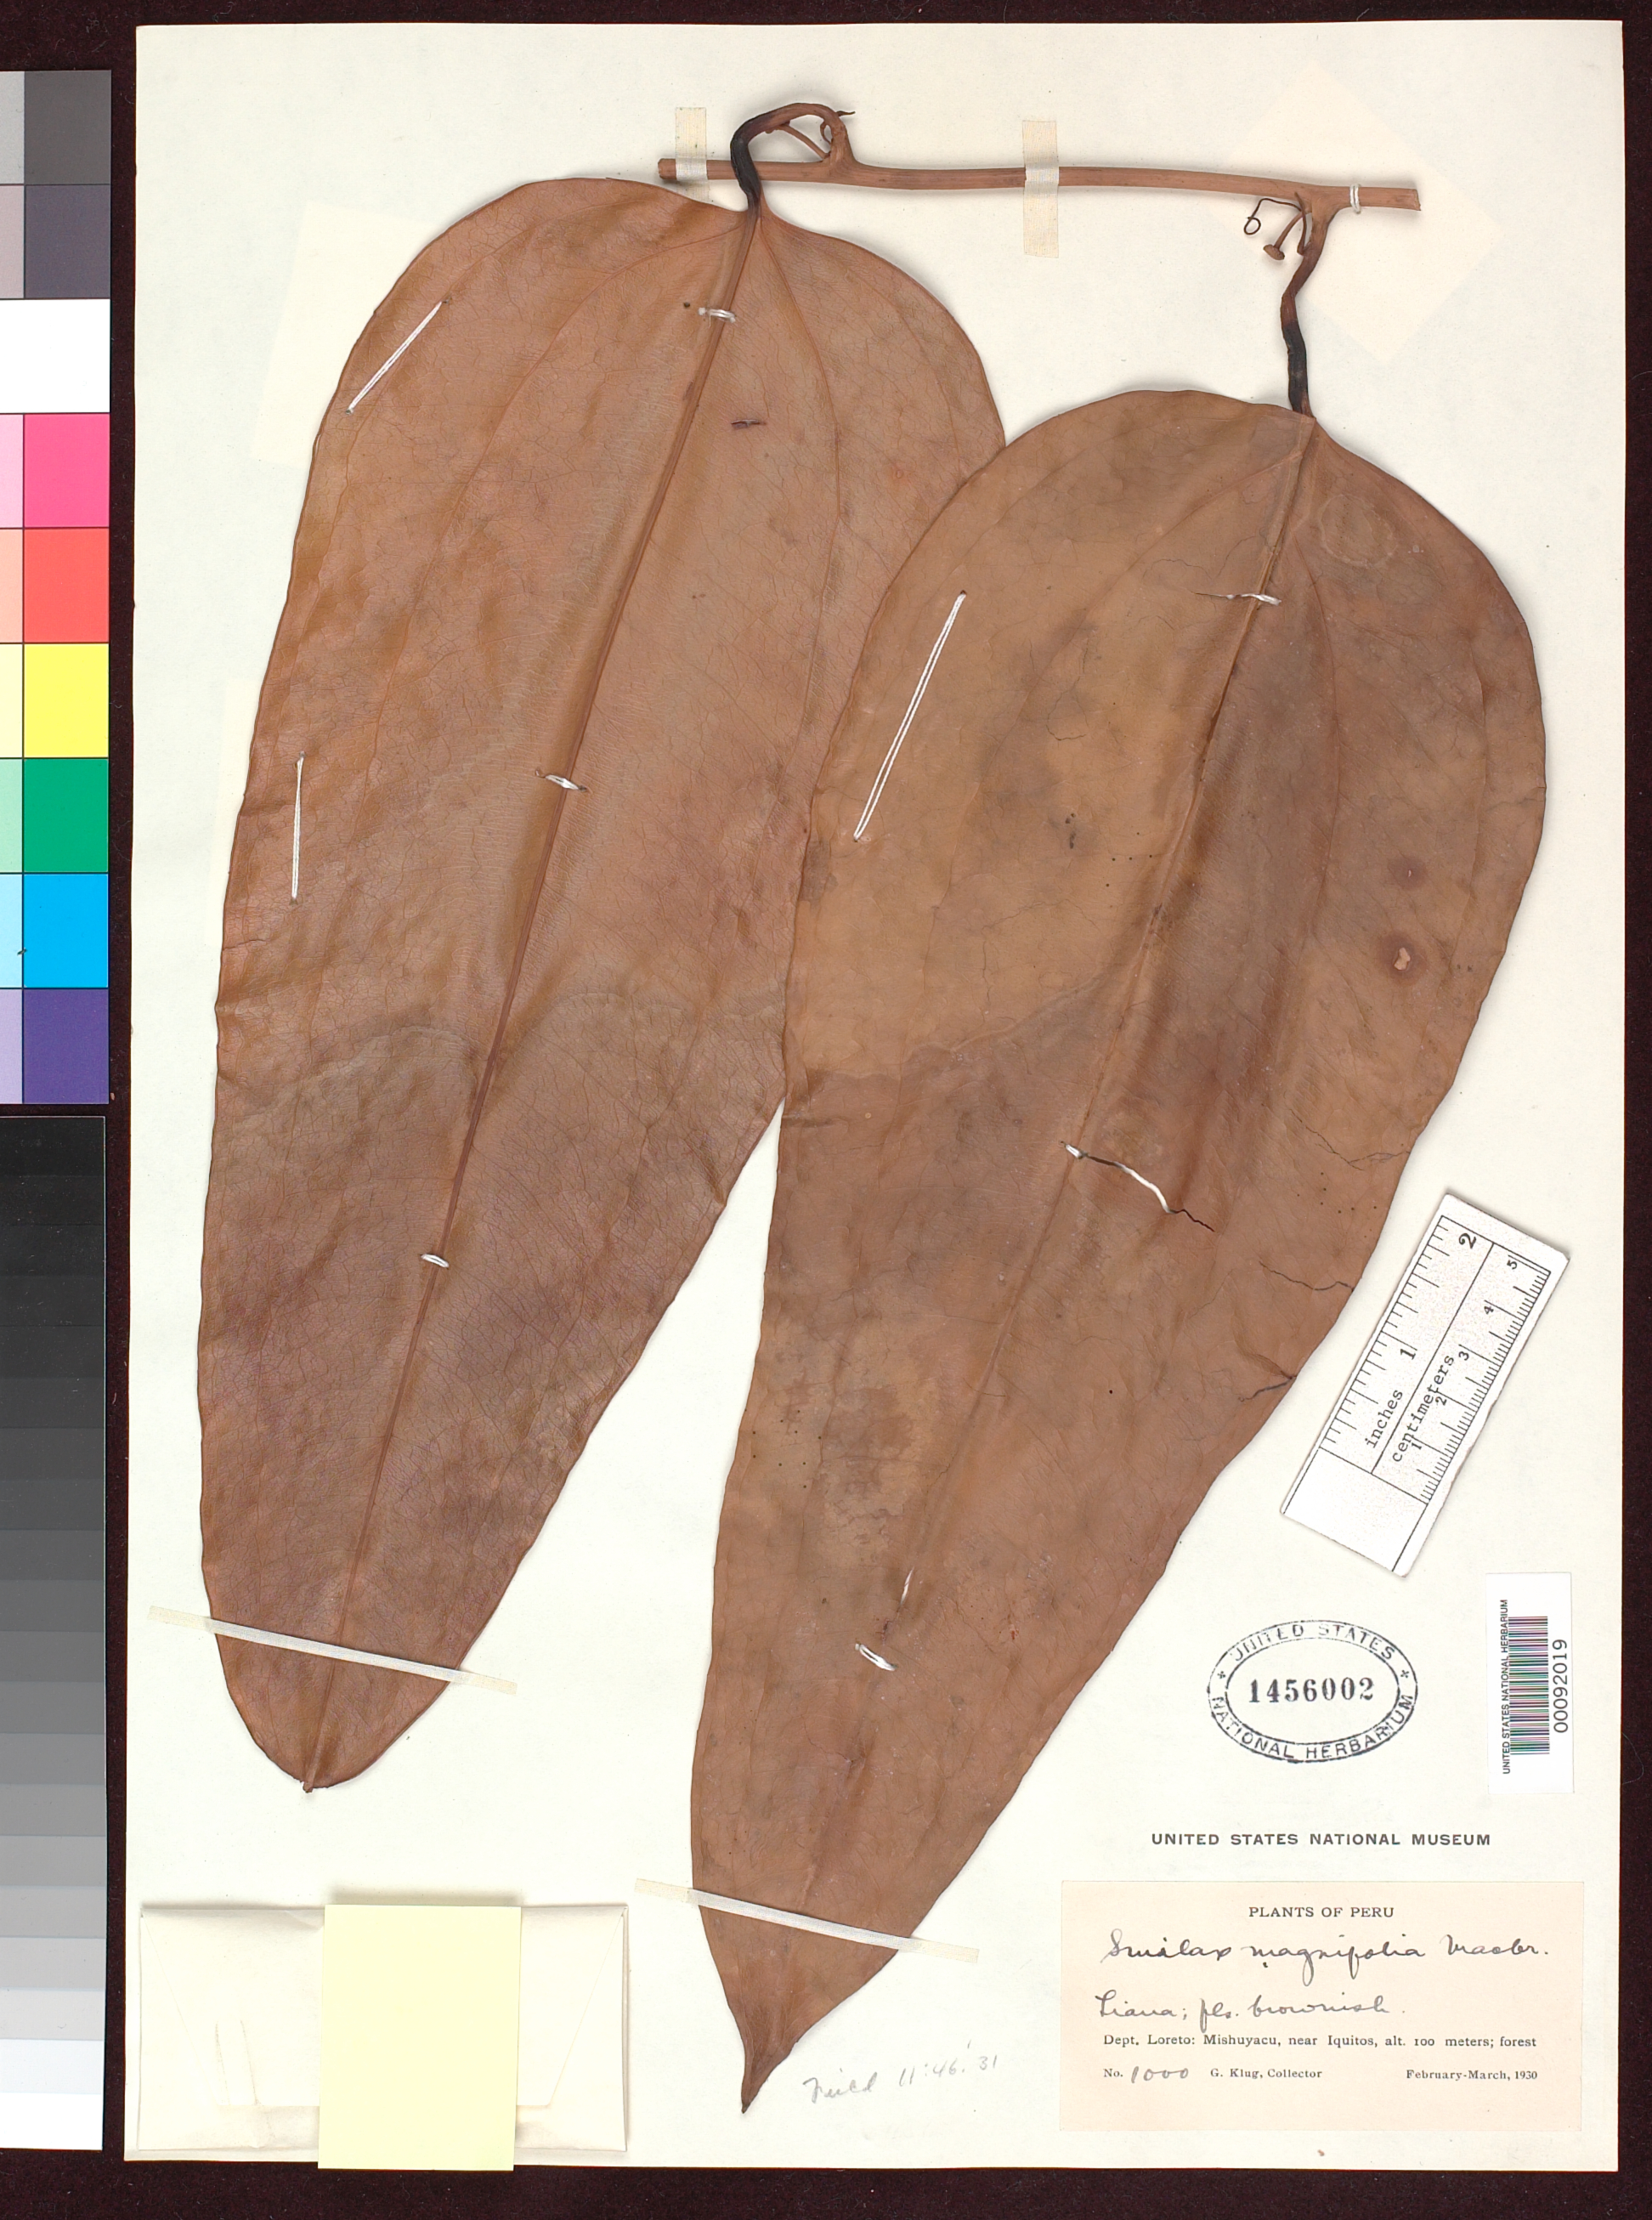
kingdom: Plantae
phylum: Tracheophyta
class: Liliopsida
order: Liliales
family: Smilacaceae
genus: Smilax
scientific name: Smilax magnifolia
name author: J.F. Macbr.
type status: Isotype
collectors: G. Klug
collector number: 1000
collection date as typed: Feb 1930 to -- Mar 1930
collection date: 1930-02/1930-03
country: Peru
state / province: Loreto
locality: Mishuyacu, near Iquitos.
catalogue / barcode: US 1456002